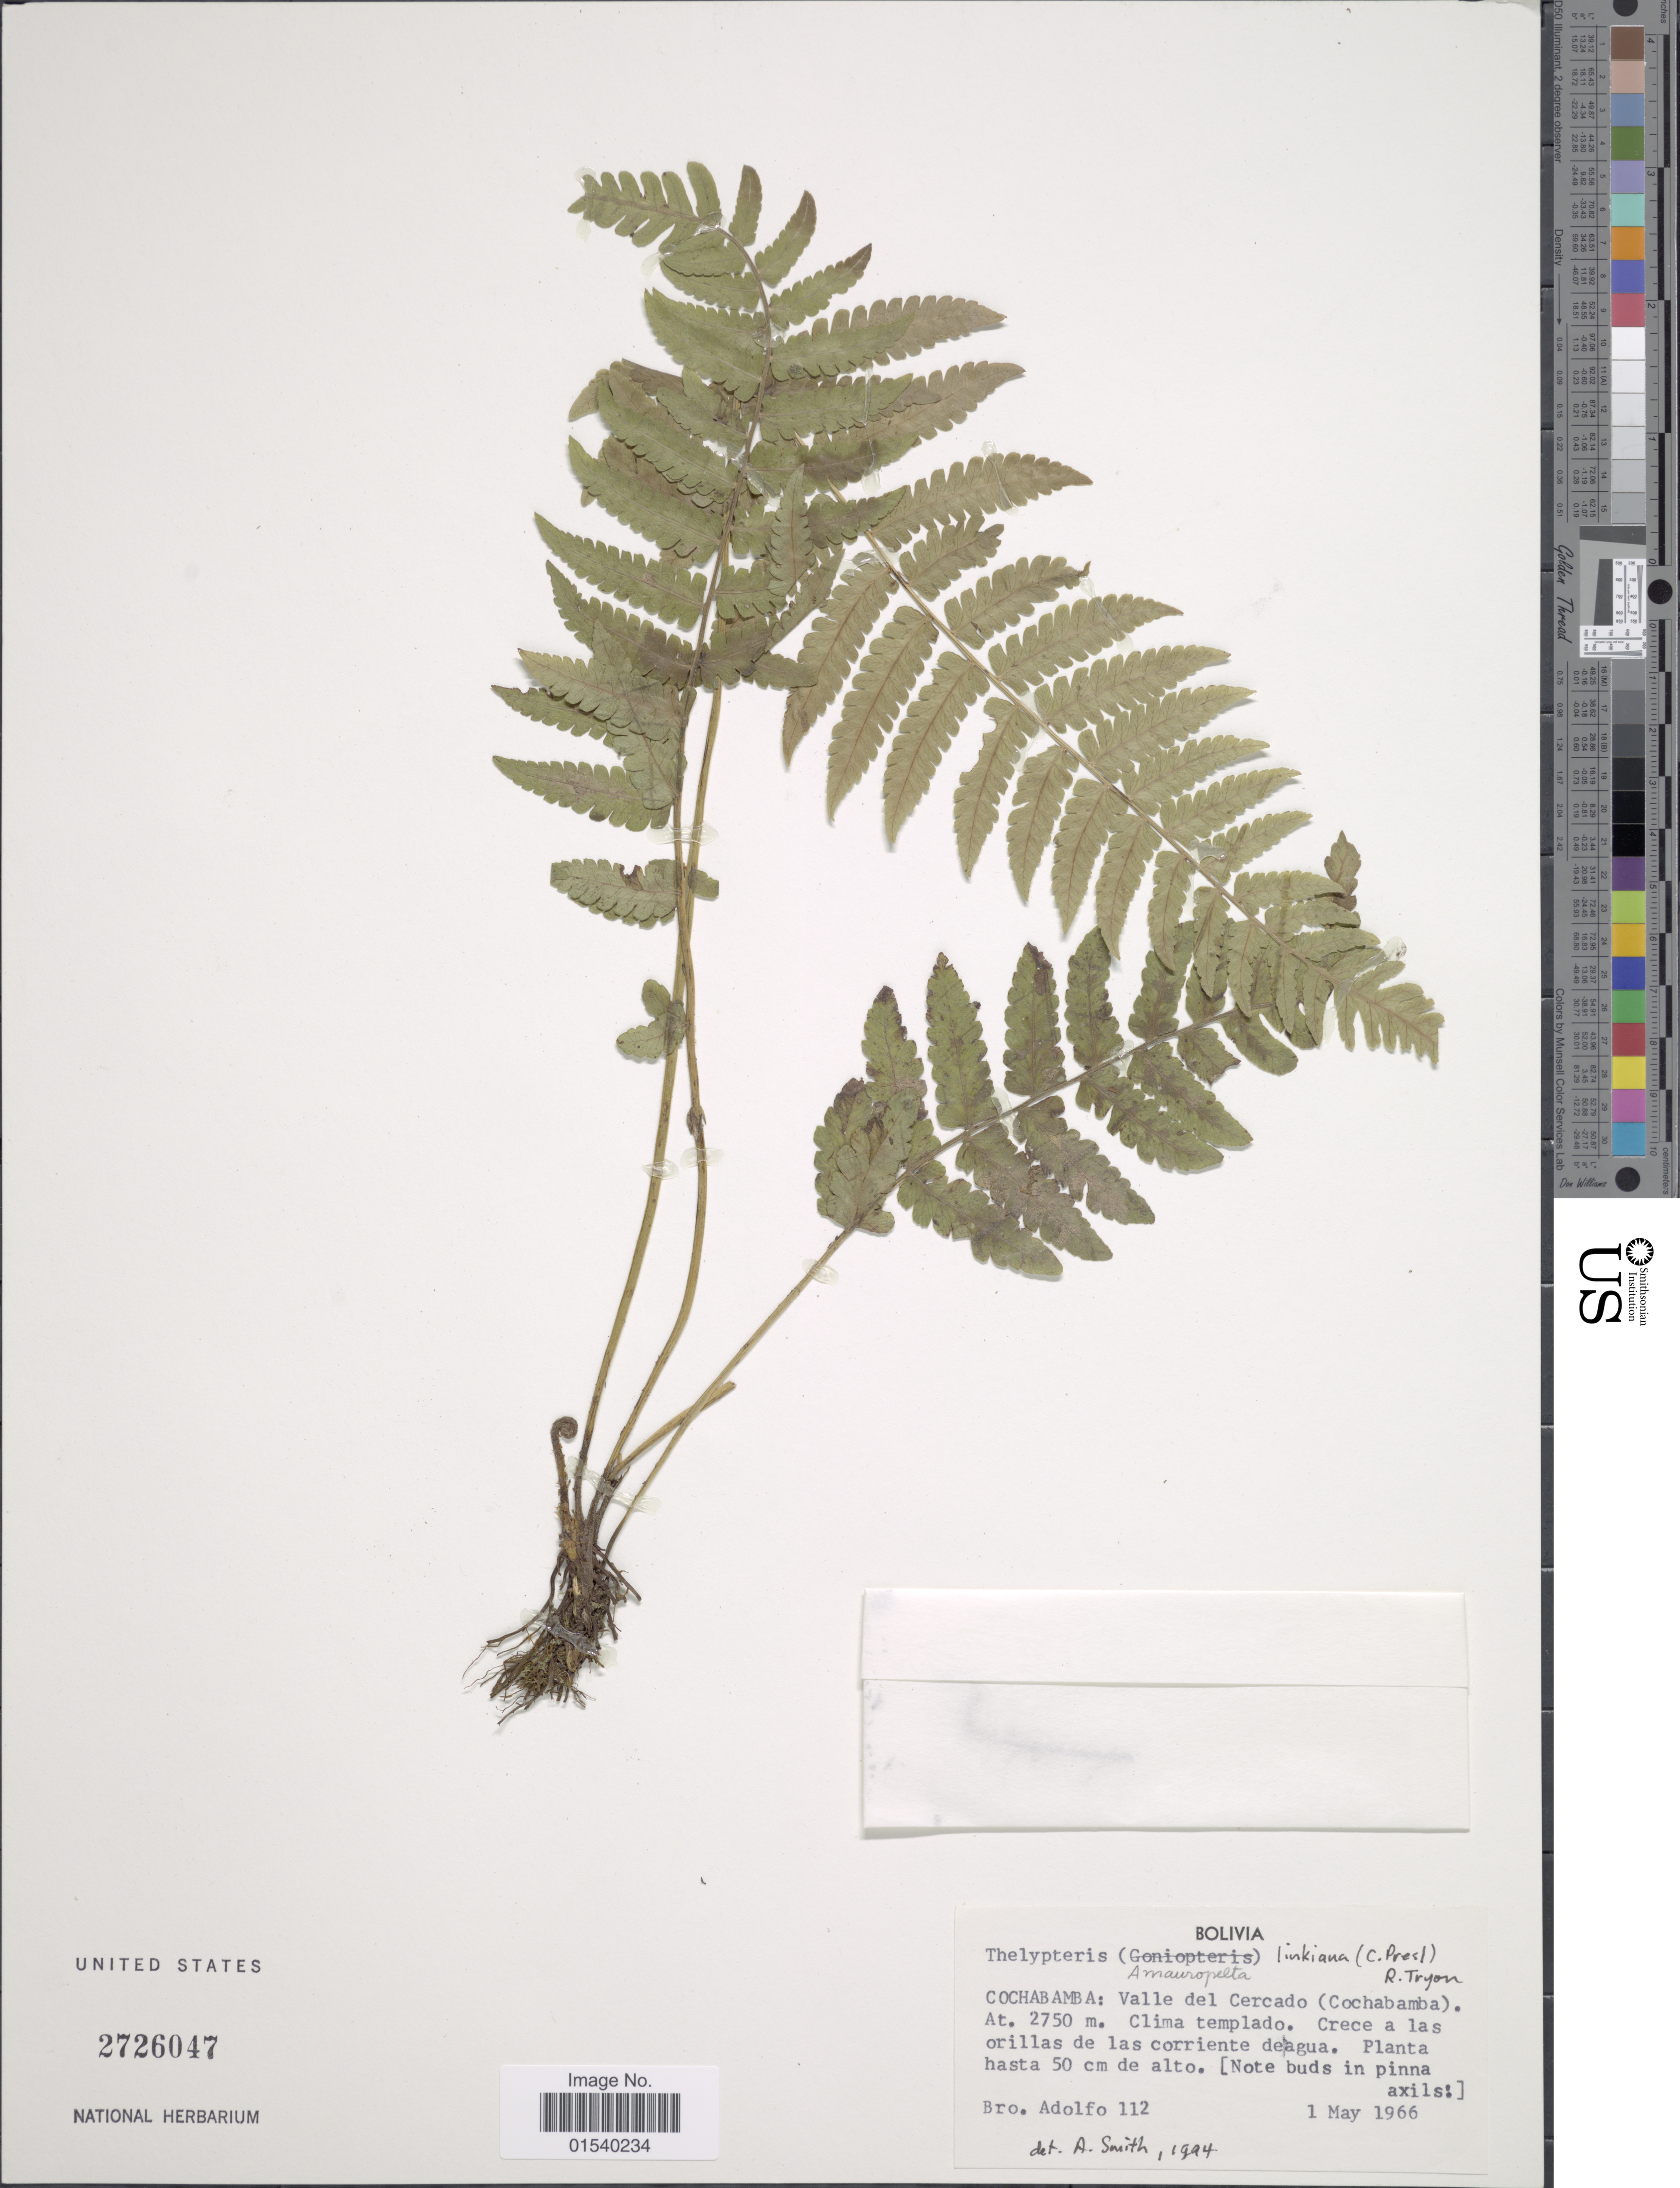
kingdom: Plantae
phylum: Tracheophyta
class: Polypodiopsida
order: Polypodiales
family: Thelypteridaceae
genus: Amauropelta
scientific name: Amauropelta linkiana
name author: (C. Presl) Pic. Serm.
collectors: Bro. Adolfo M.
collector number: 112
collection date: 1966-05-01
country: Bolivia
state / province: Cochabamba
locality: Valle del Cercado (Cochabamba)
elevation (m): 2750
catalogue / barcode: US 2726047